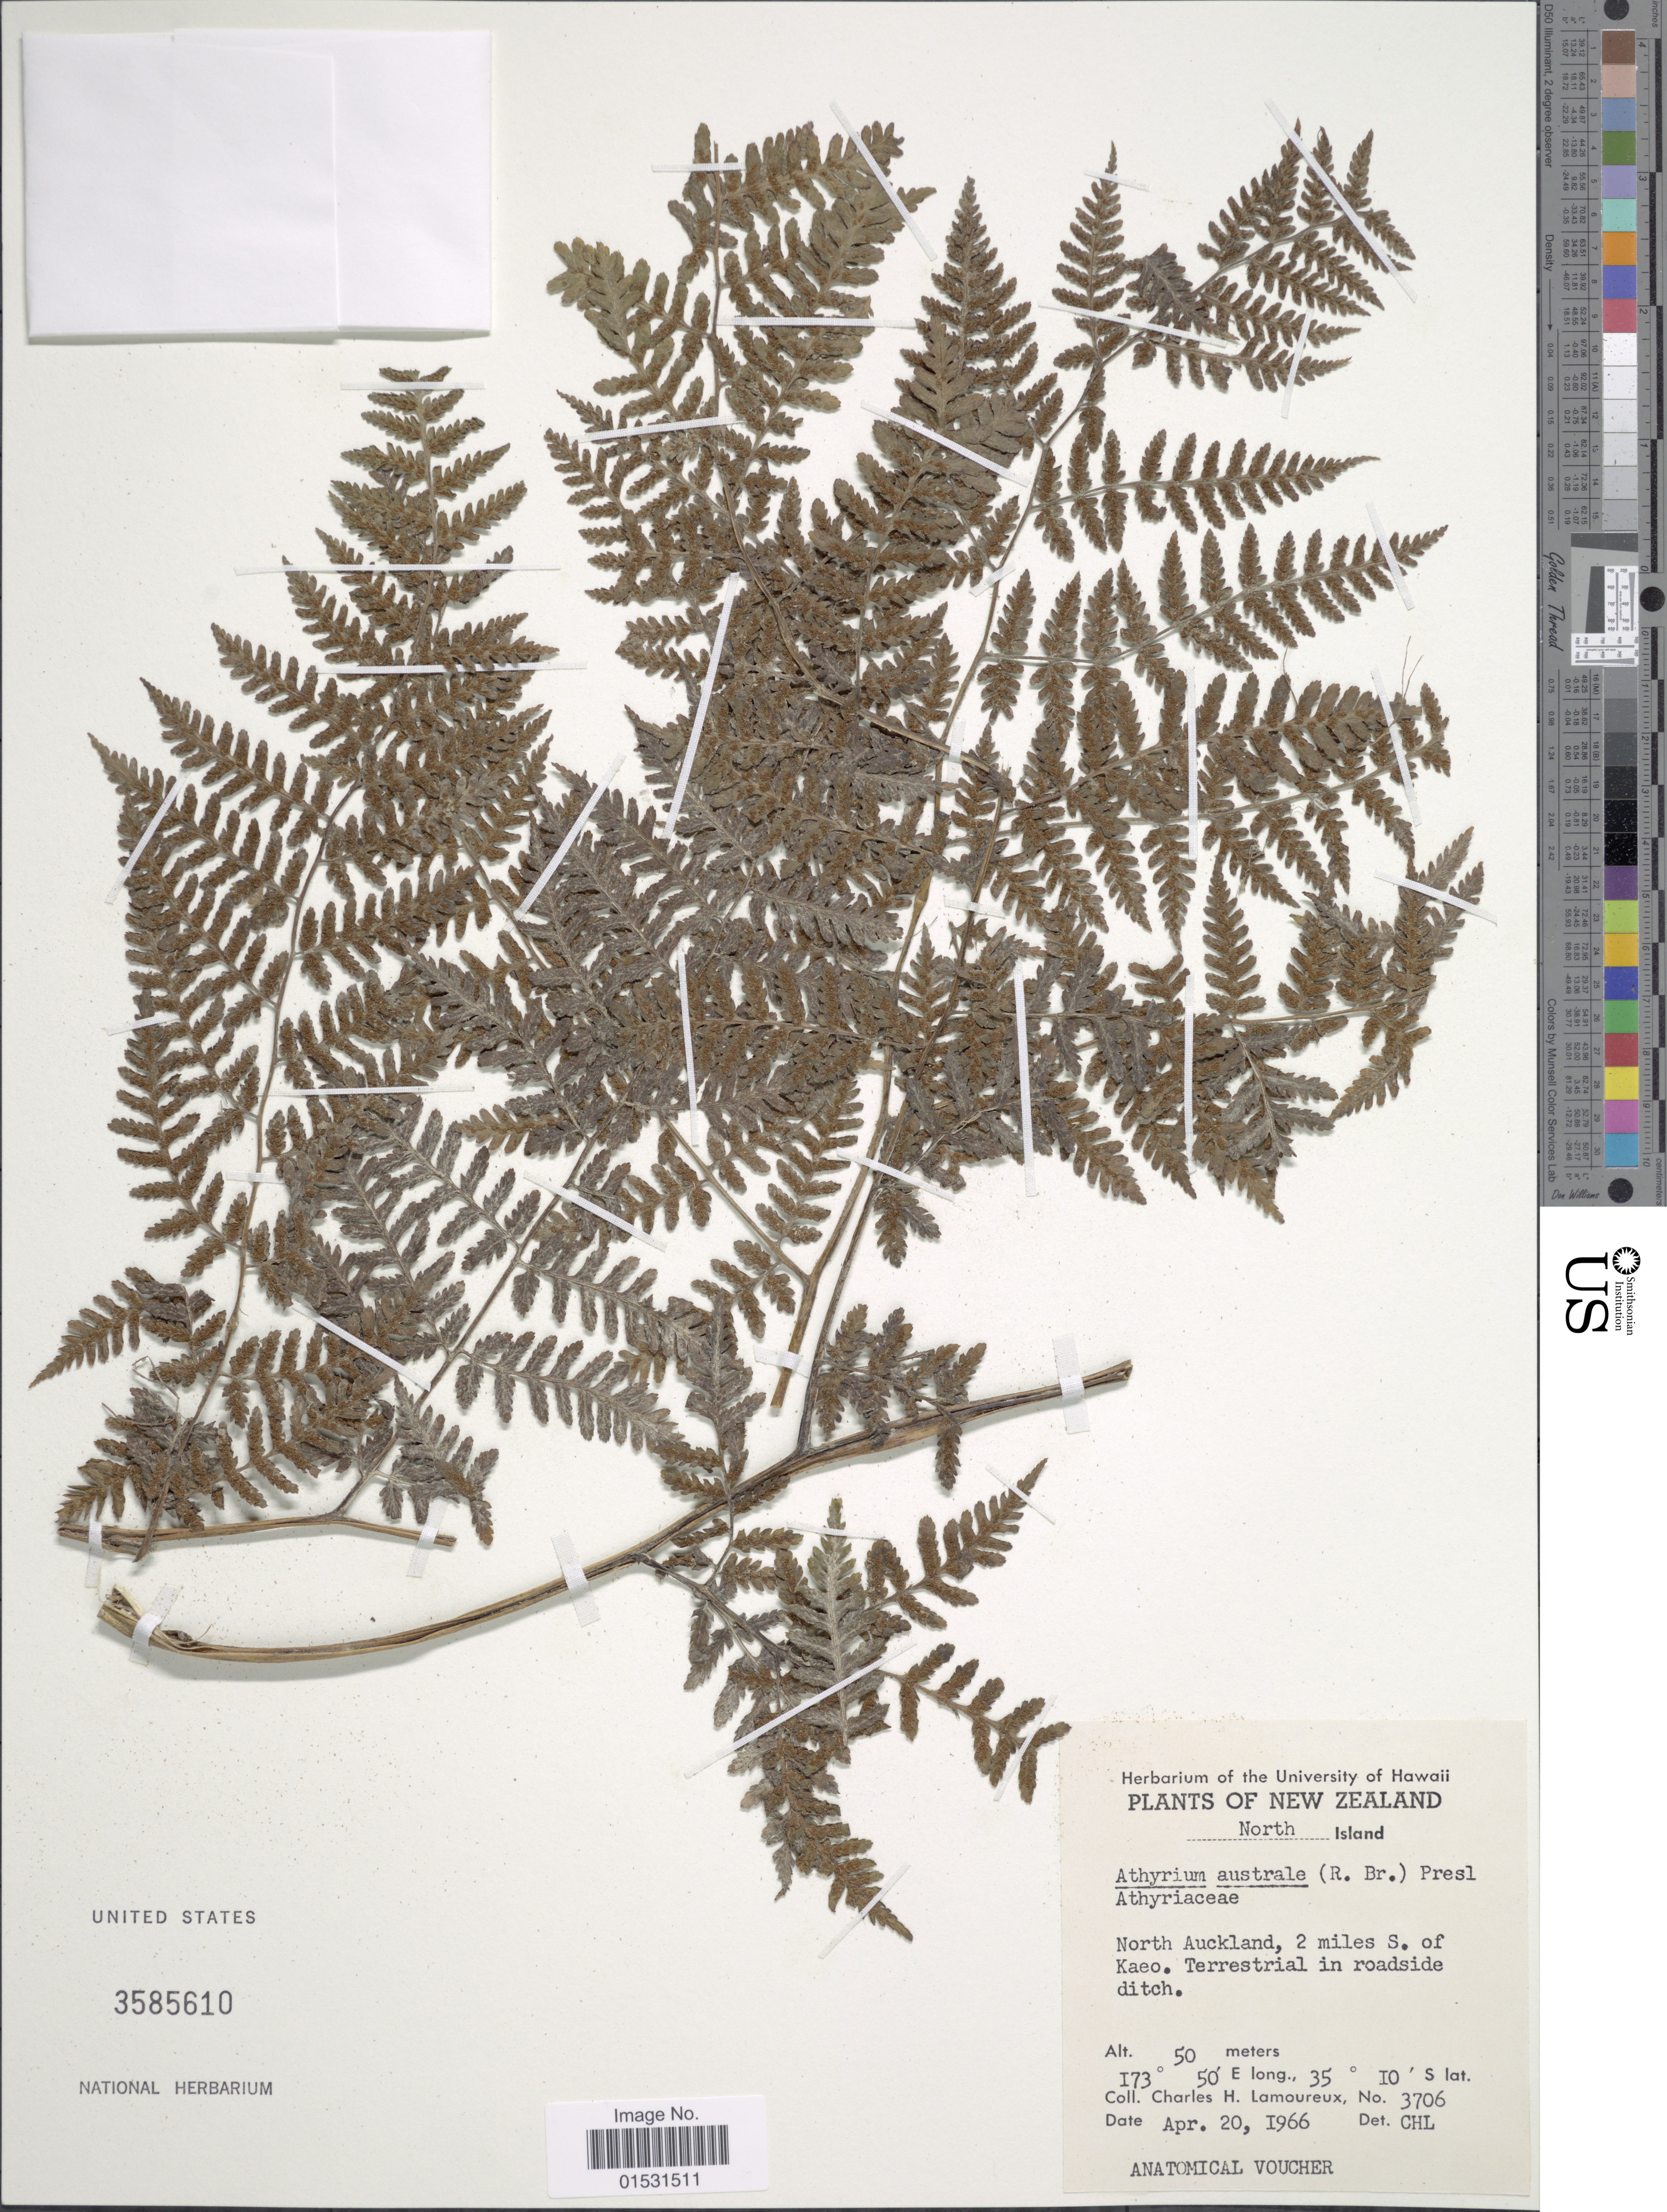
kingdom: Plantae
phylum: Tracheophyta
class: Polypodiopsida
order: Polypodiales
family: Athyriaceae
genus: Athyrium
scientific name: Athyrium australe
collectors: C. Lamourex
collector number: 3706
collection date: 1966-04-20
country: New Zealand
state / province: Auckland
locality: North Island. North Auckland, 2 miles S. of Kaeo.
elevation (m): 50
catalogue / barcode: US 3585610